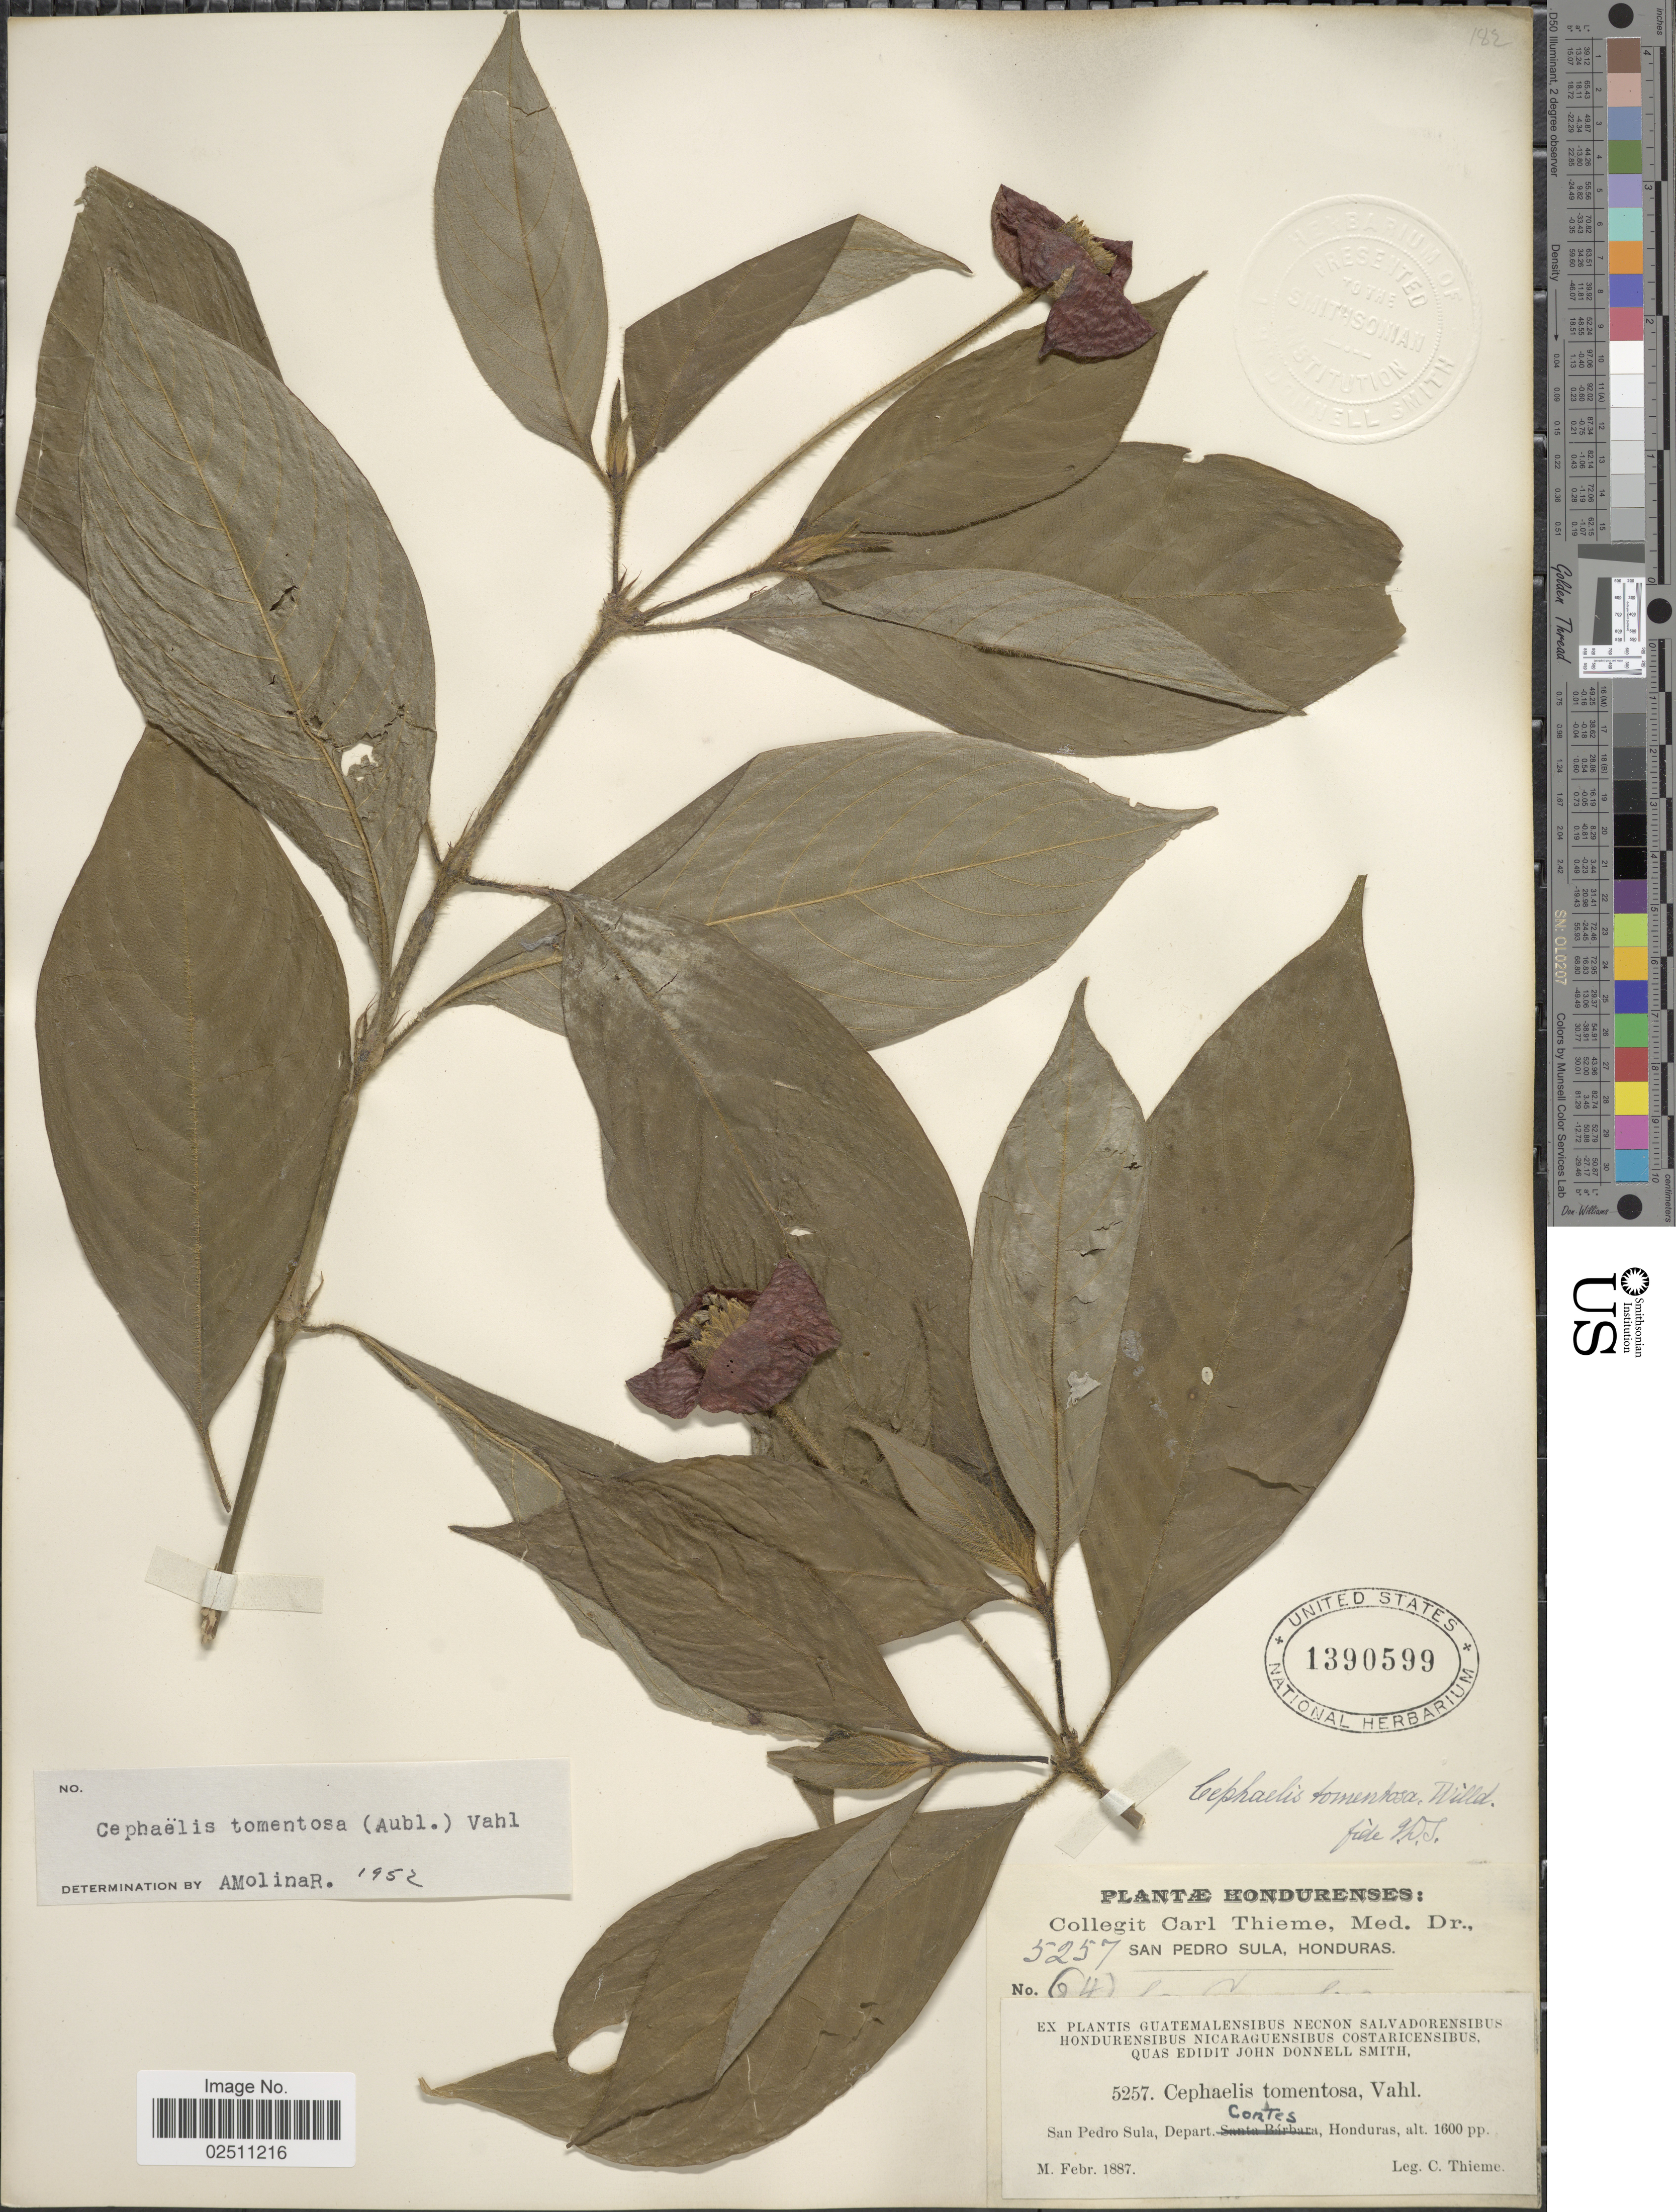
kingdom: Plantae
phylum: Tracheophyta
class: Magnoliopsida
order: Gentianales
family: Rubiaceae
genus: Psychotria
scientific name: Psychotria poeppigiana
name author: Müll. Arg.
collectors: C. Thieme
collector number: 5257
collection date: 1887-02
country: Honduras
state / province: Cortés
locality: San Pedro Sula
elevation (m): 488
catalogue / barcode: US 1390599